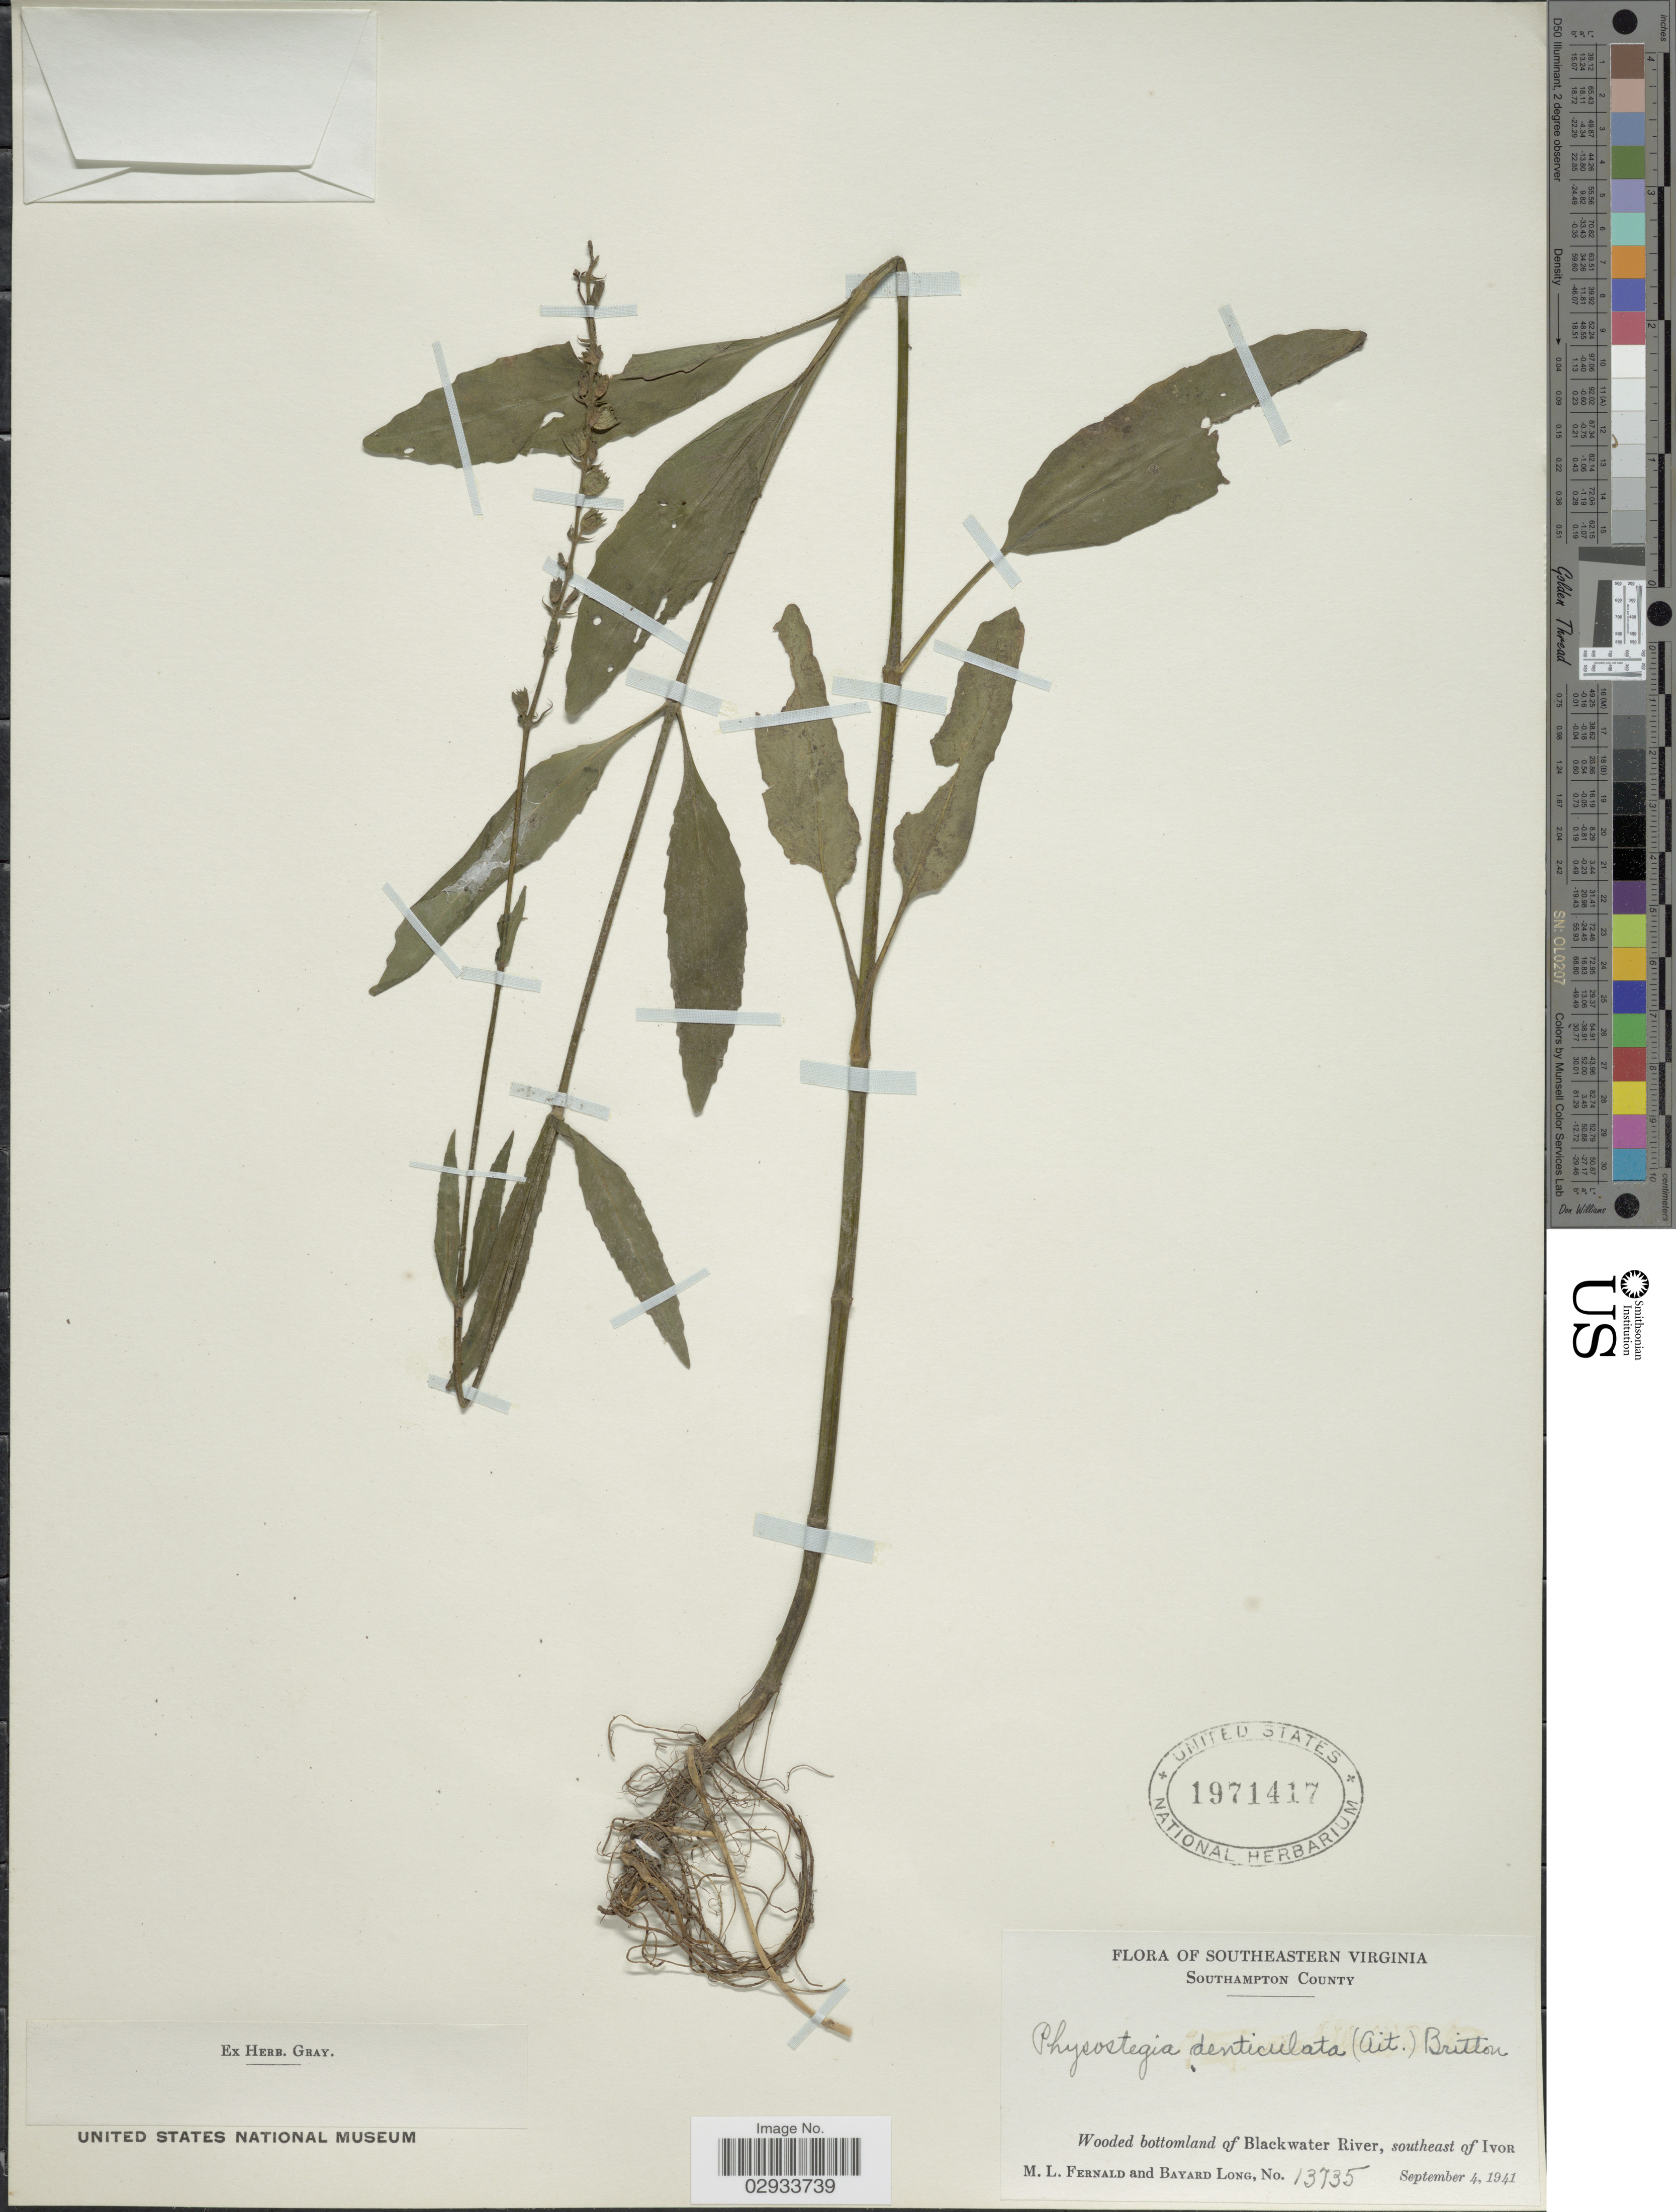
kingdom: Plantae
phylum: Tracheophyta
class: Magnoliopsida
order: Lamiales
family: Lamiaceae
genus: Physostegia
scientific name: Physostegia denticulata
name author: (Aiton) Britton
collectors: M. L. Fernald & B. Long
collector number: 13735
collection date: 1941-09-04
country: United States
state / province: Virginia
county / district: Southampton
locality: Southeastern Virginia, Southampton County, Wooded bottomland of Blackwater River, southeast of Ivor.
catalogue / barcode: US 1971417